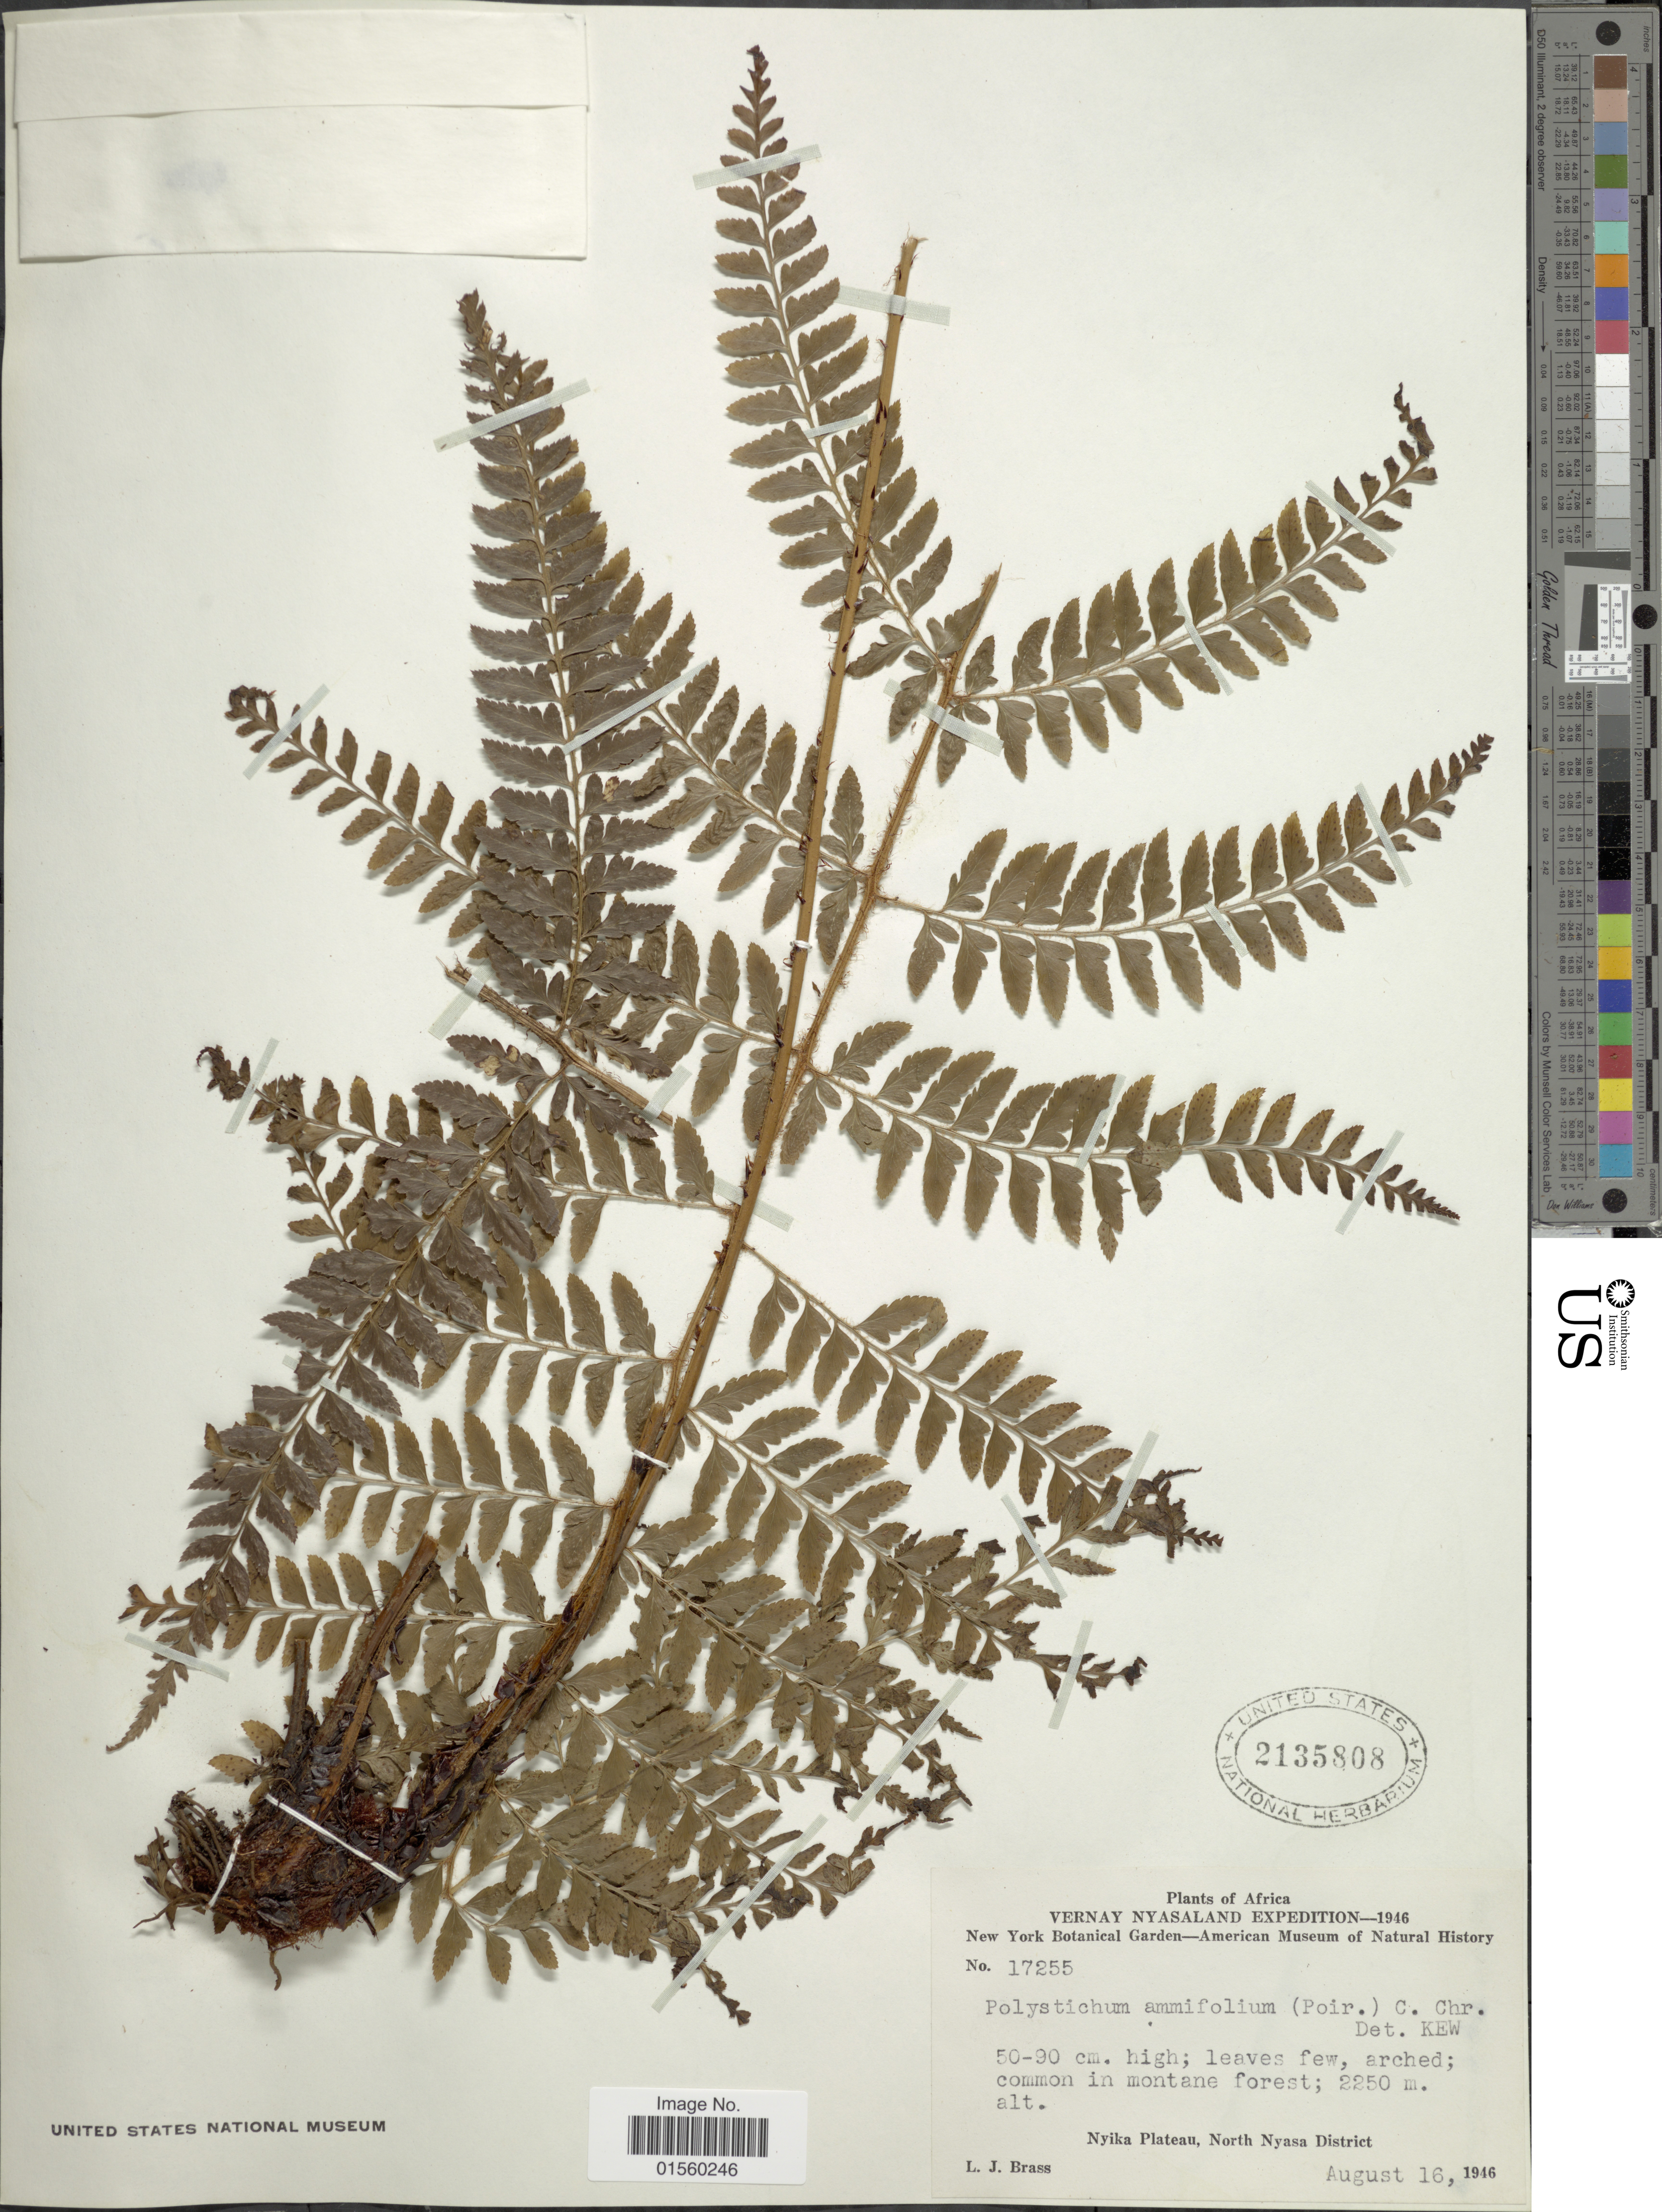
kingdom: Plantae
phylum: Tracheophyta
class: Polypodiopsida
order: Polypodiales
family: Dryopteridaceae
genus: Polystichum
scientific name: Polystichum setiferum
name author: (Forssk.) Moore ex Woynar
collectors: L. J. Brass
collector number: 17255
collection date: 1946-08-16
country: Malawi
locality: Africa, Nyika Plateau, North Nyasa District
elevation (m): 2250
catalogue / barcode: US 2135808